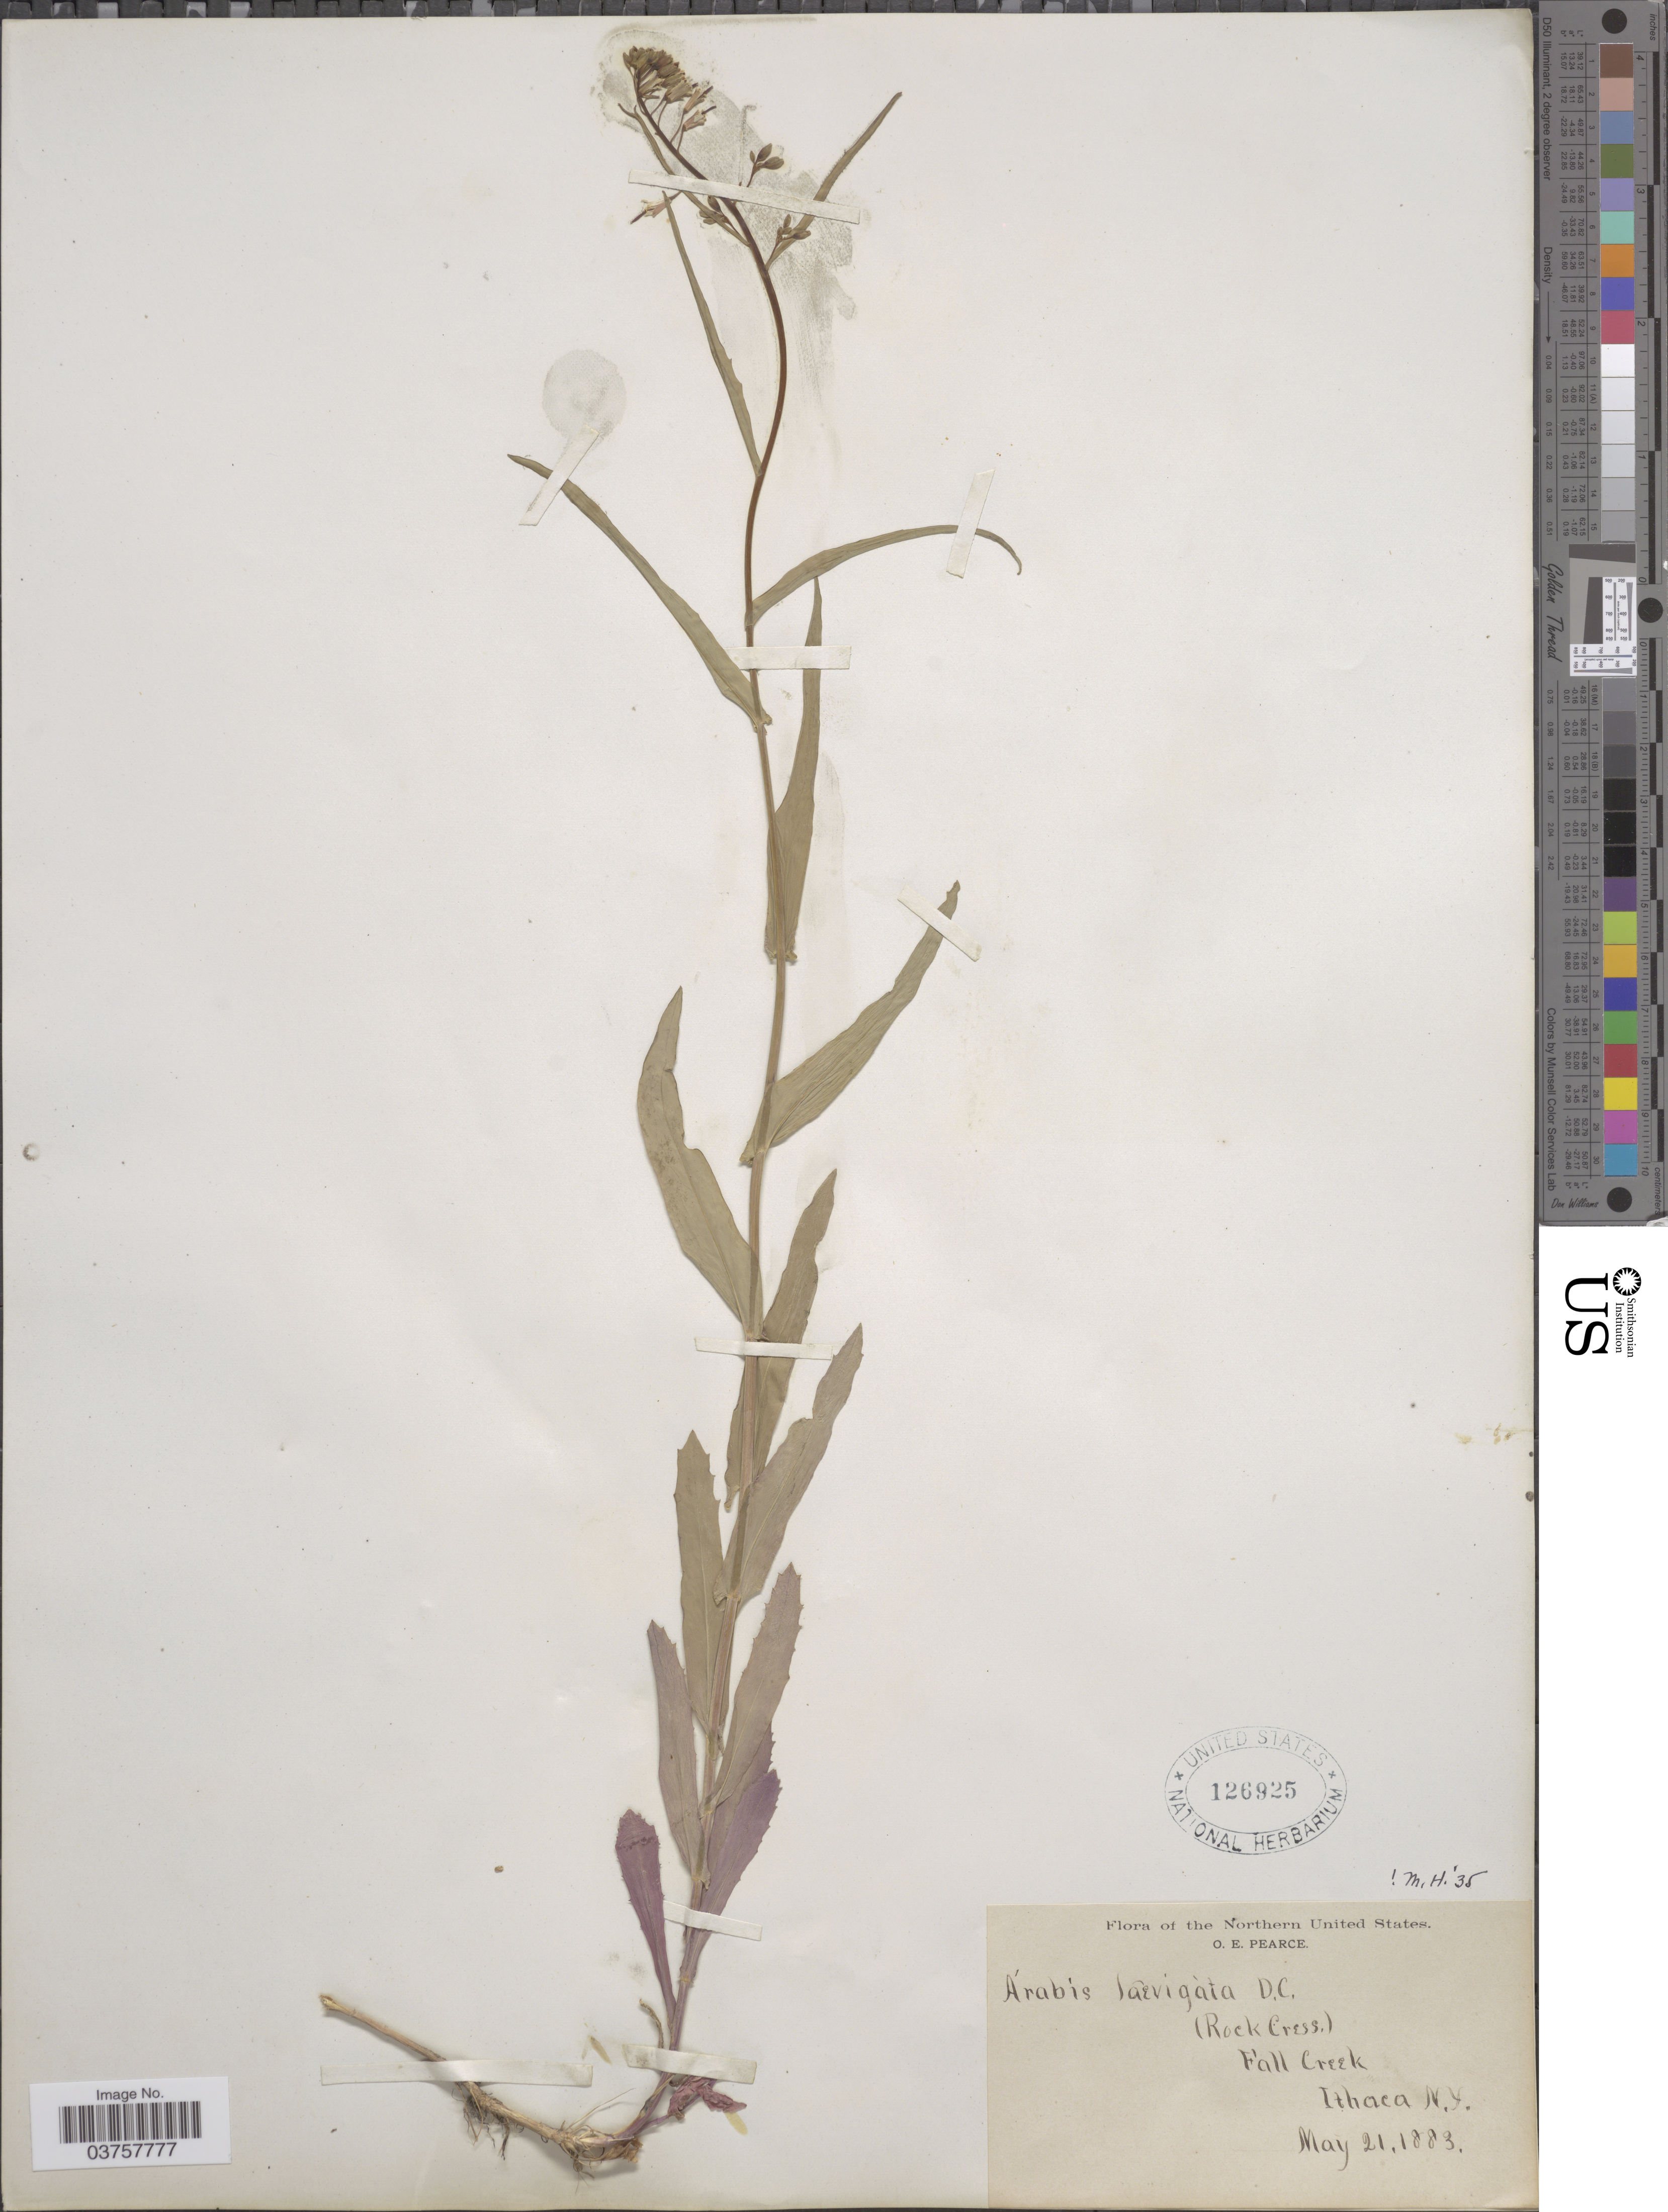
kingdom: Plantae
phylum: Tracheophyta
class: Magnoliopsida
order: Brassicales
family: Brassicaceae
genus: Arabis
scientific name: Arabis laevigata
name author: (Muhl. ex Willd.) Poir.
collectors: O. E. Pearce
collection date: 1883-05-21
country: United States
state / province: New York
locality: The Northern United States. (Rock Cress), Fall Creek, Ithaca.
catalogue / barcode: US 126925